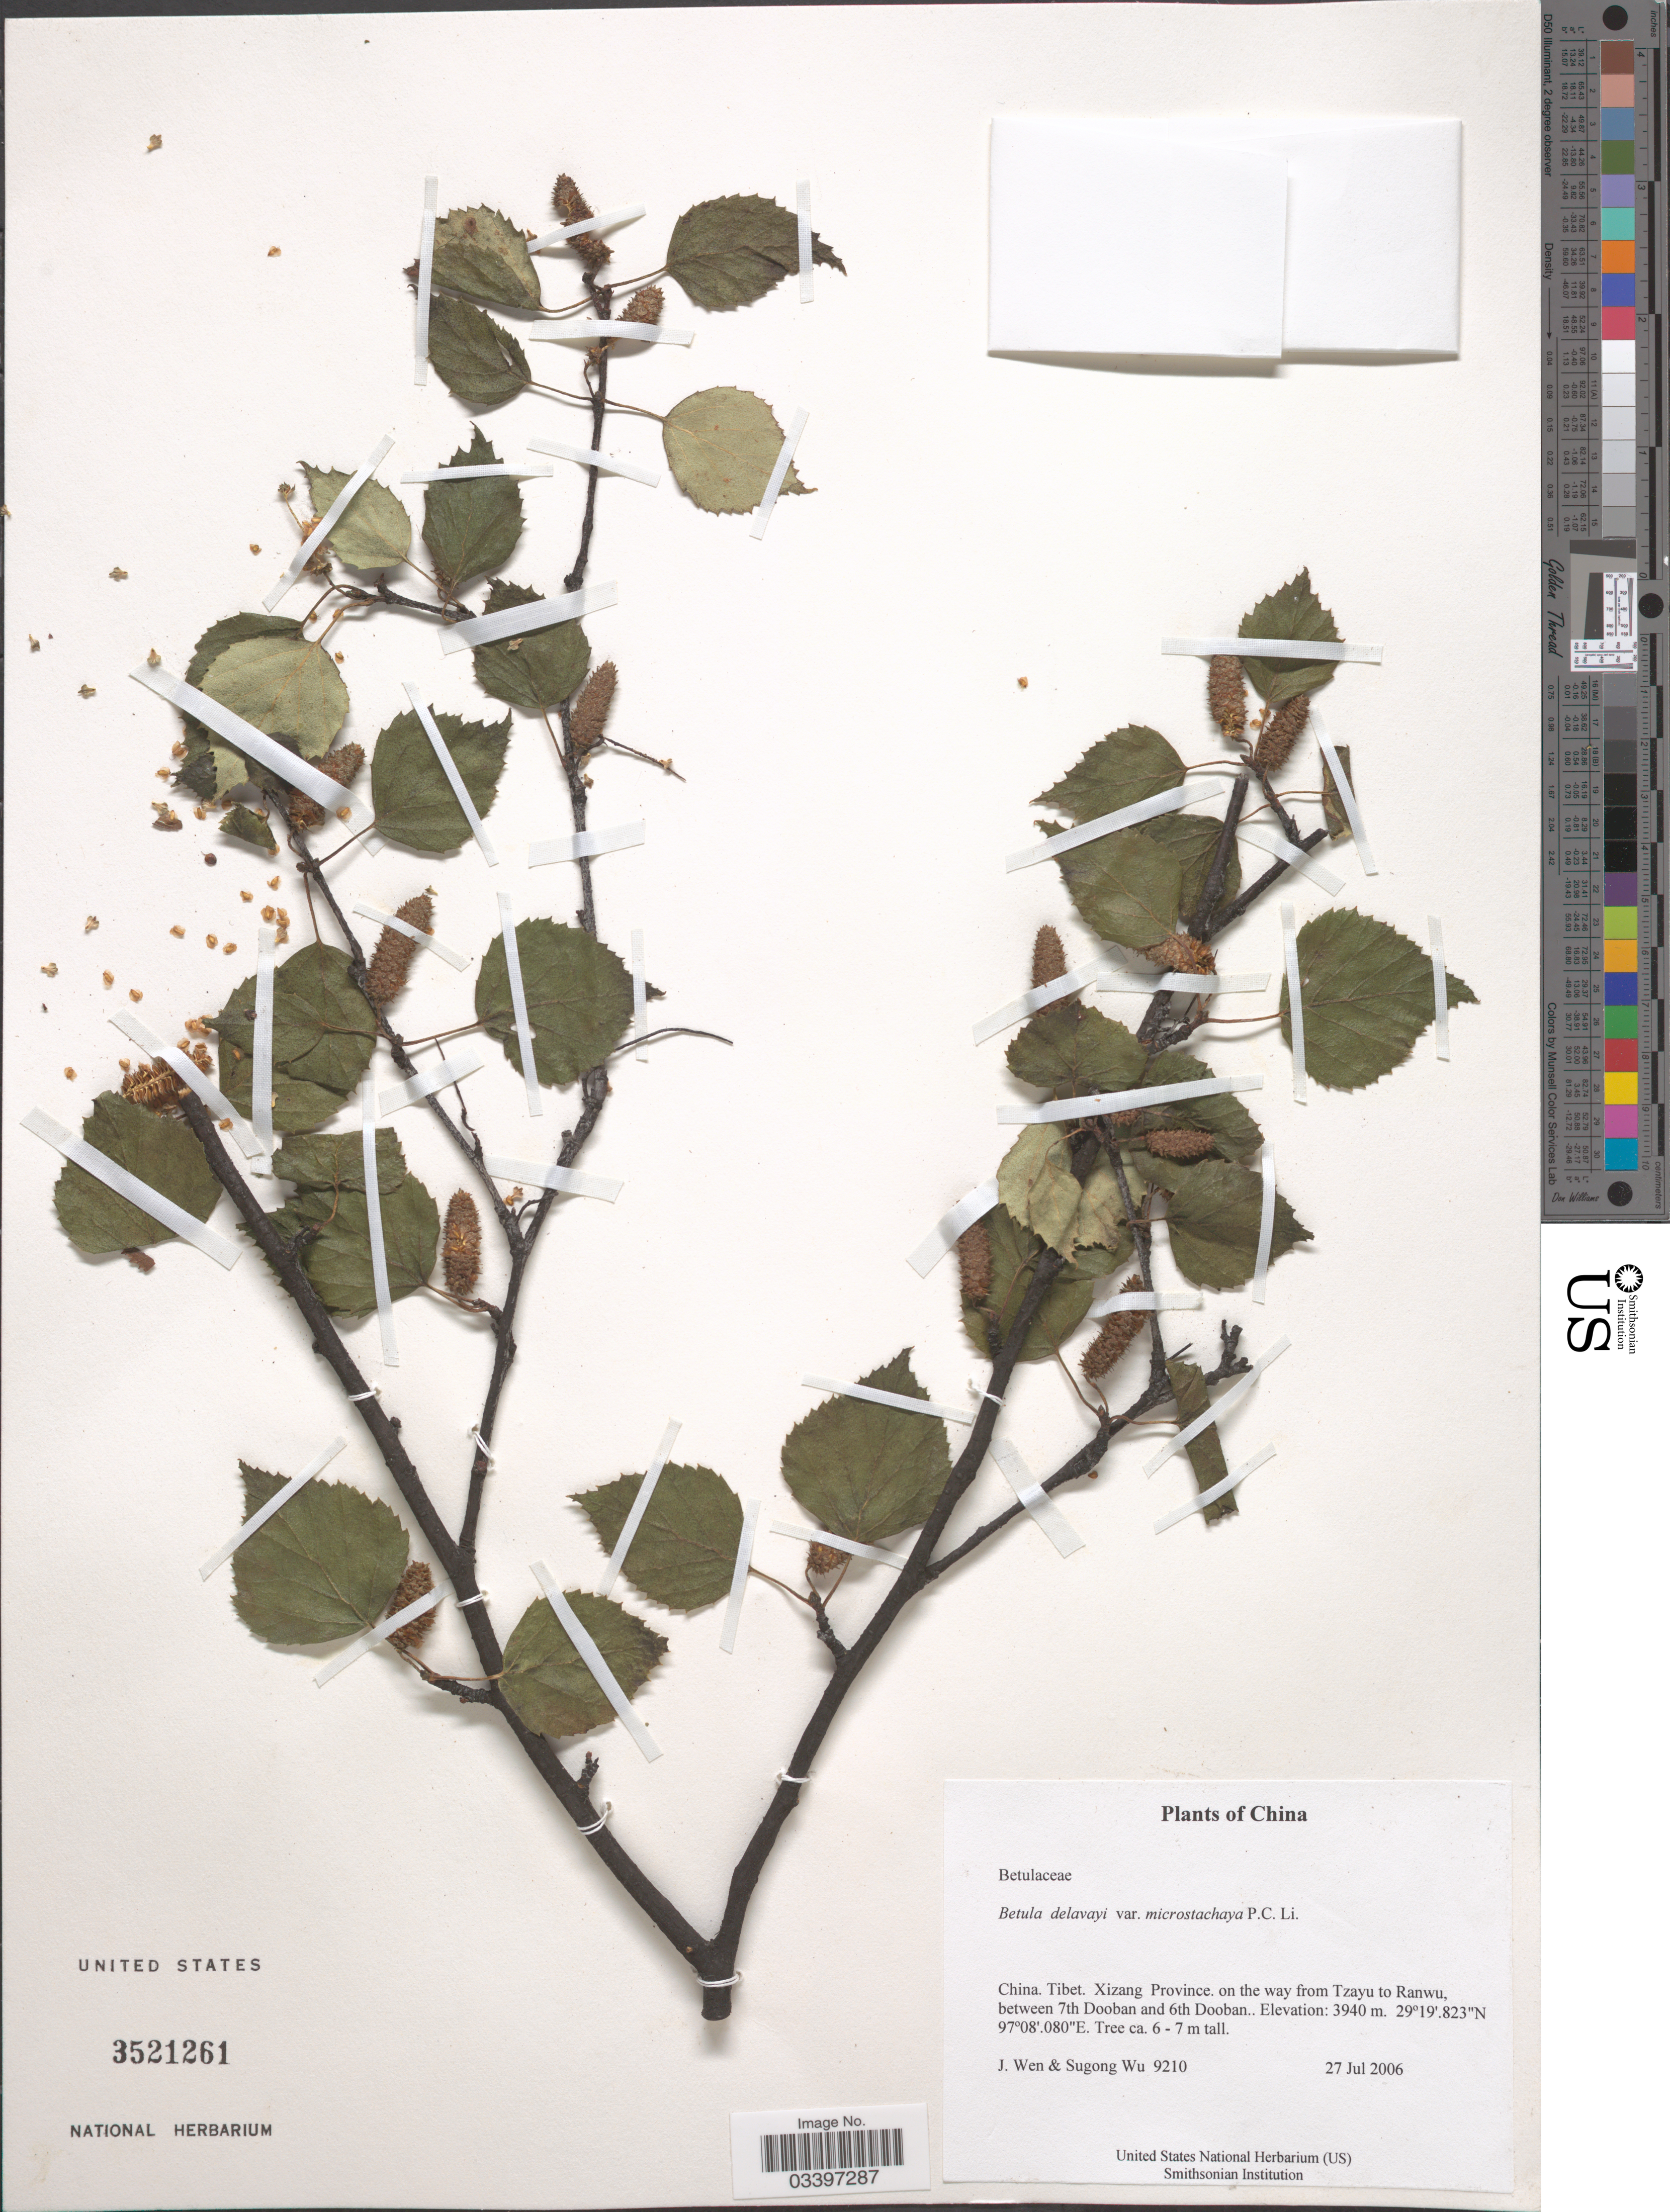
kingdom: Plantae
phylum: Tracheophyta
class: Magnoliopsida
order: Fagales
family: Betulaceae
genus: Betula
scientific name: Betula delavayi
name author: Franch.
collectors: J. Wen & Sugong Wu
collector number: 9210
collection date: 2006-07-27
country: China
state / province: Xizang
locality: Tibet. Xizang Province. on the way from Tzayu to Ranwu, between 7th Dooban and 6th Dooban.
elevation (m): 3940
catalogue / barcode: US 3521261